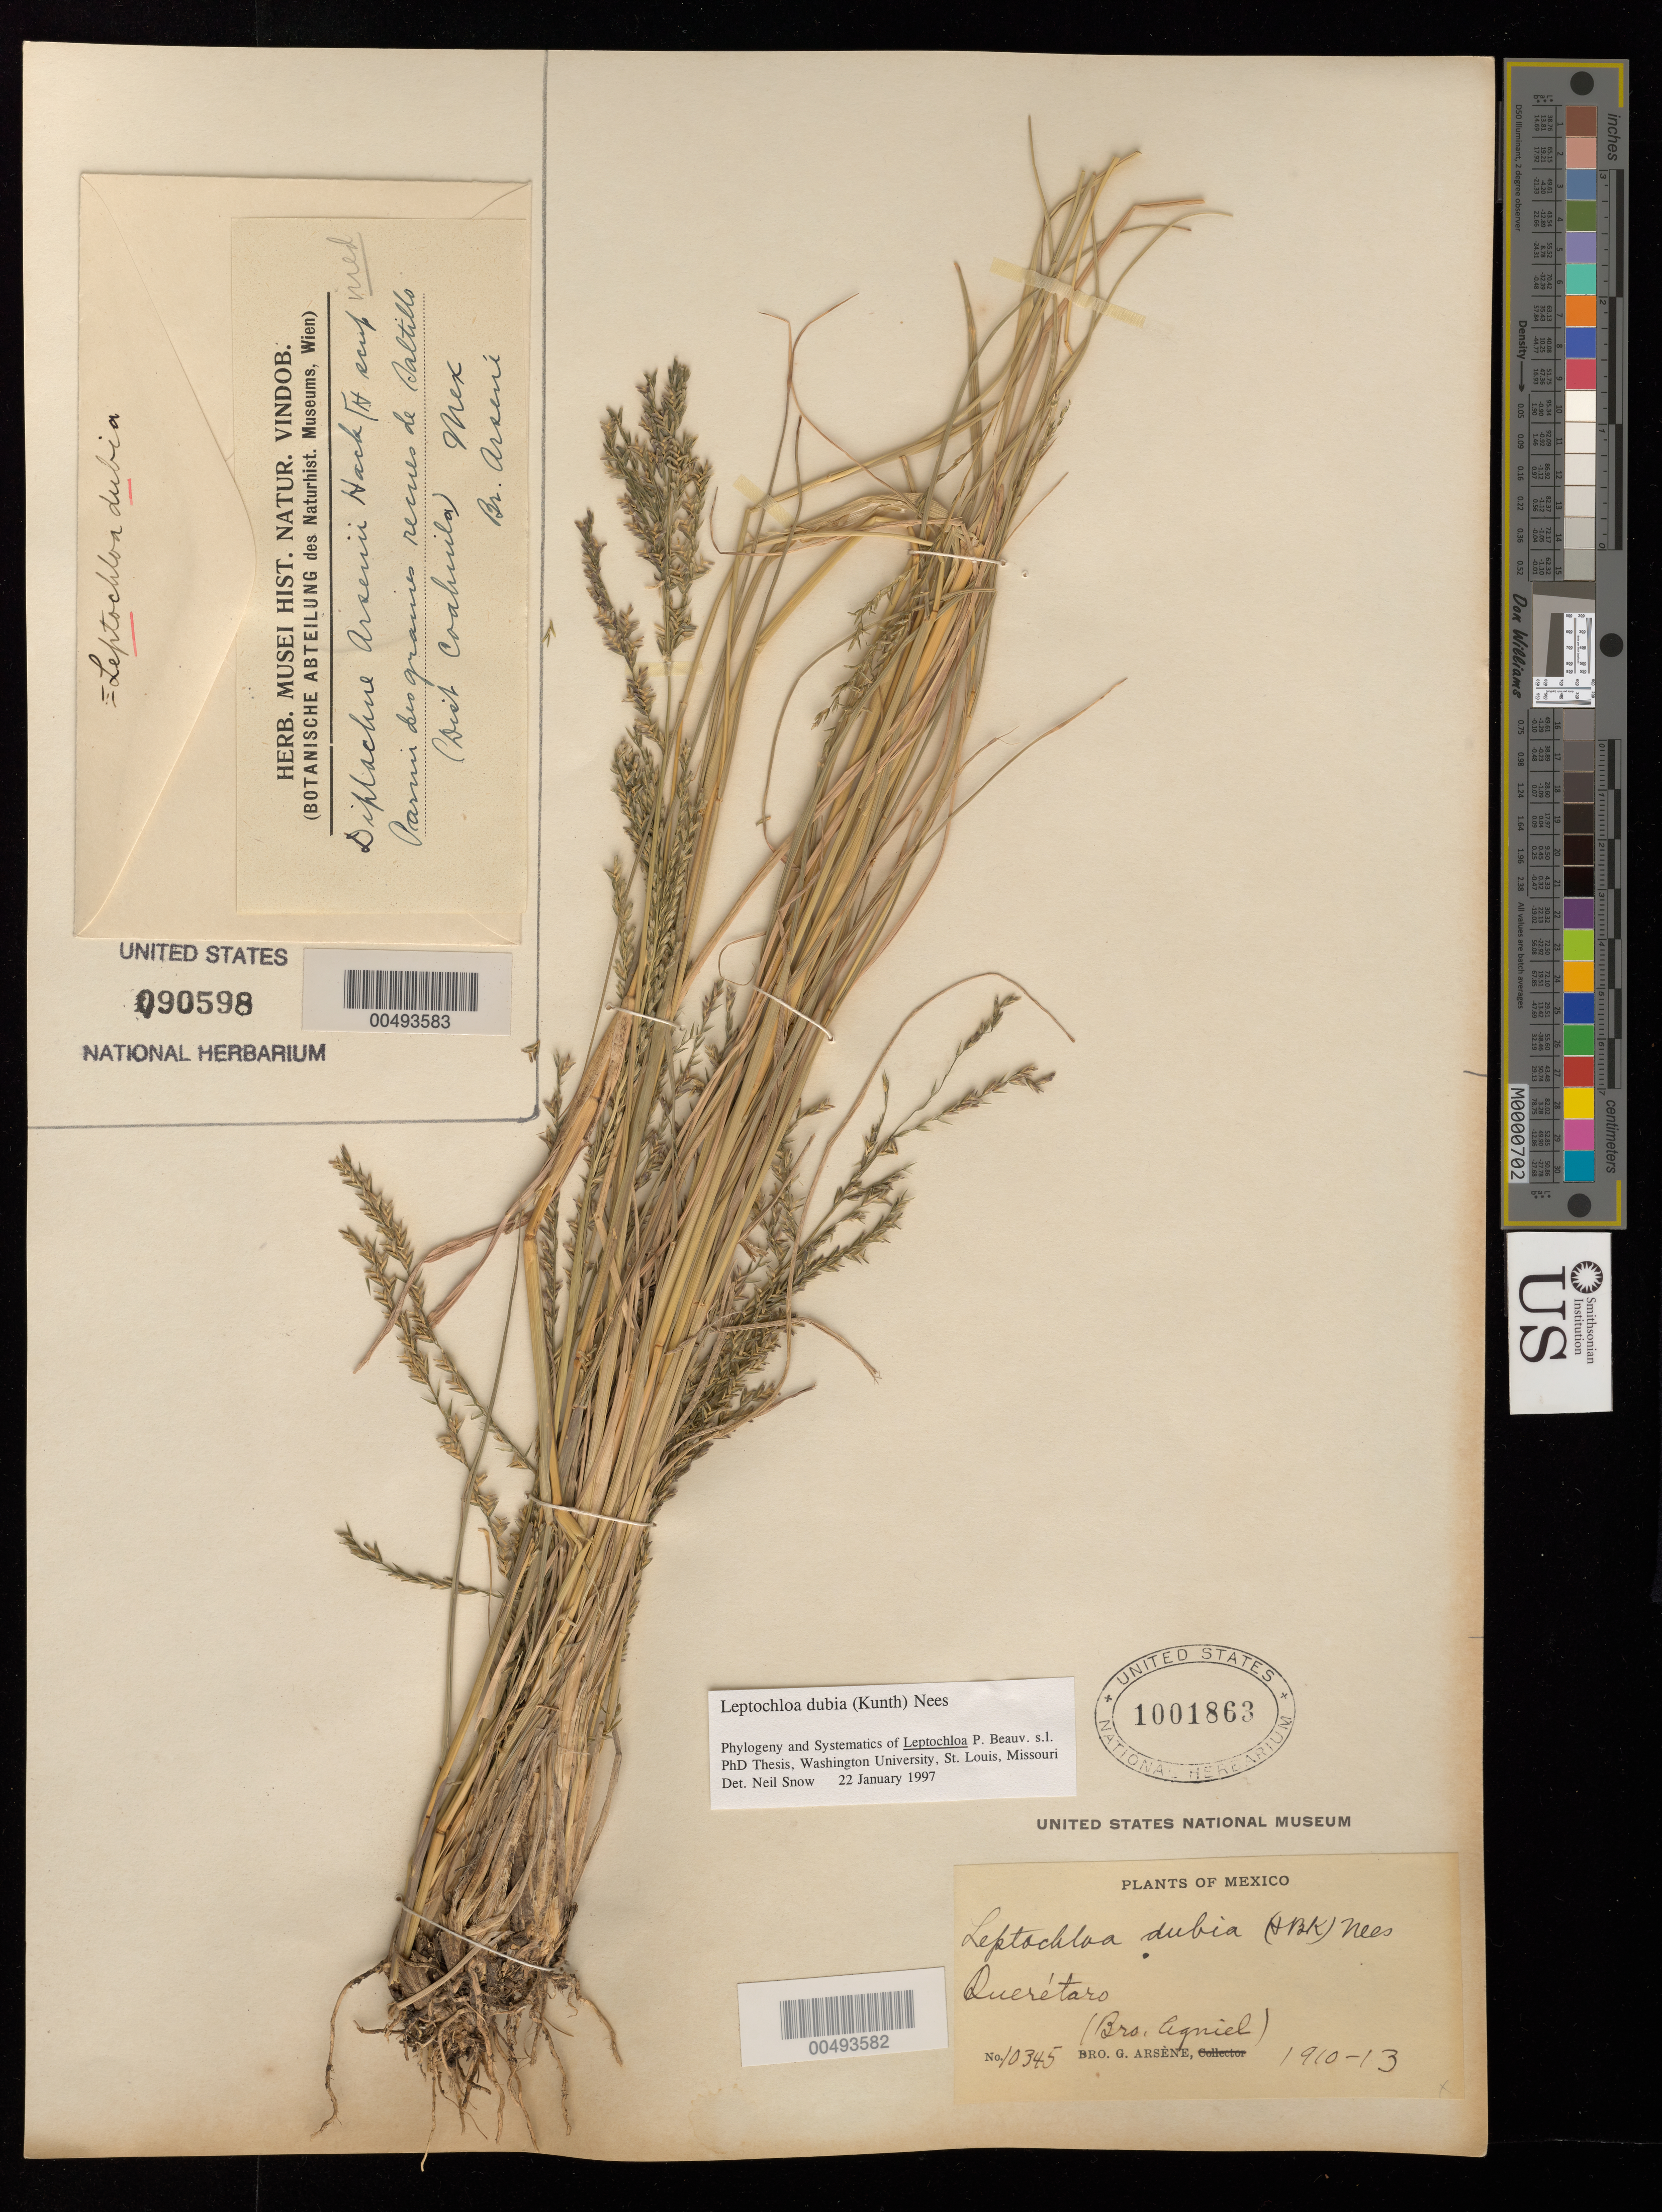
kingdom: Plantae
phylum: Tracheophyta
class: Liliopsida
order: Poales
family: Poaceae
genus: Disakisperma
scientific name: Disakisperma dubium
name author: (Kunth) P.M. Peterson & N. Snow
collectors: Bro. Agniel & Bro. G. Arsène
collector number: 10345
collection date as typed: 1910 to 1913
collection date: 1910/1913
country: Mexico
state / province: Querétaro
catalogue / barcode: US 1001863